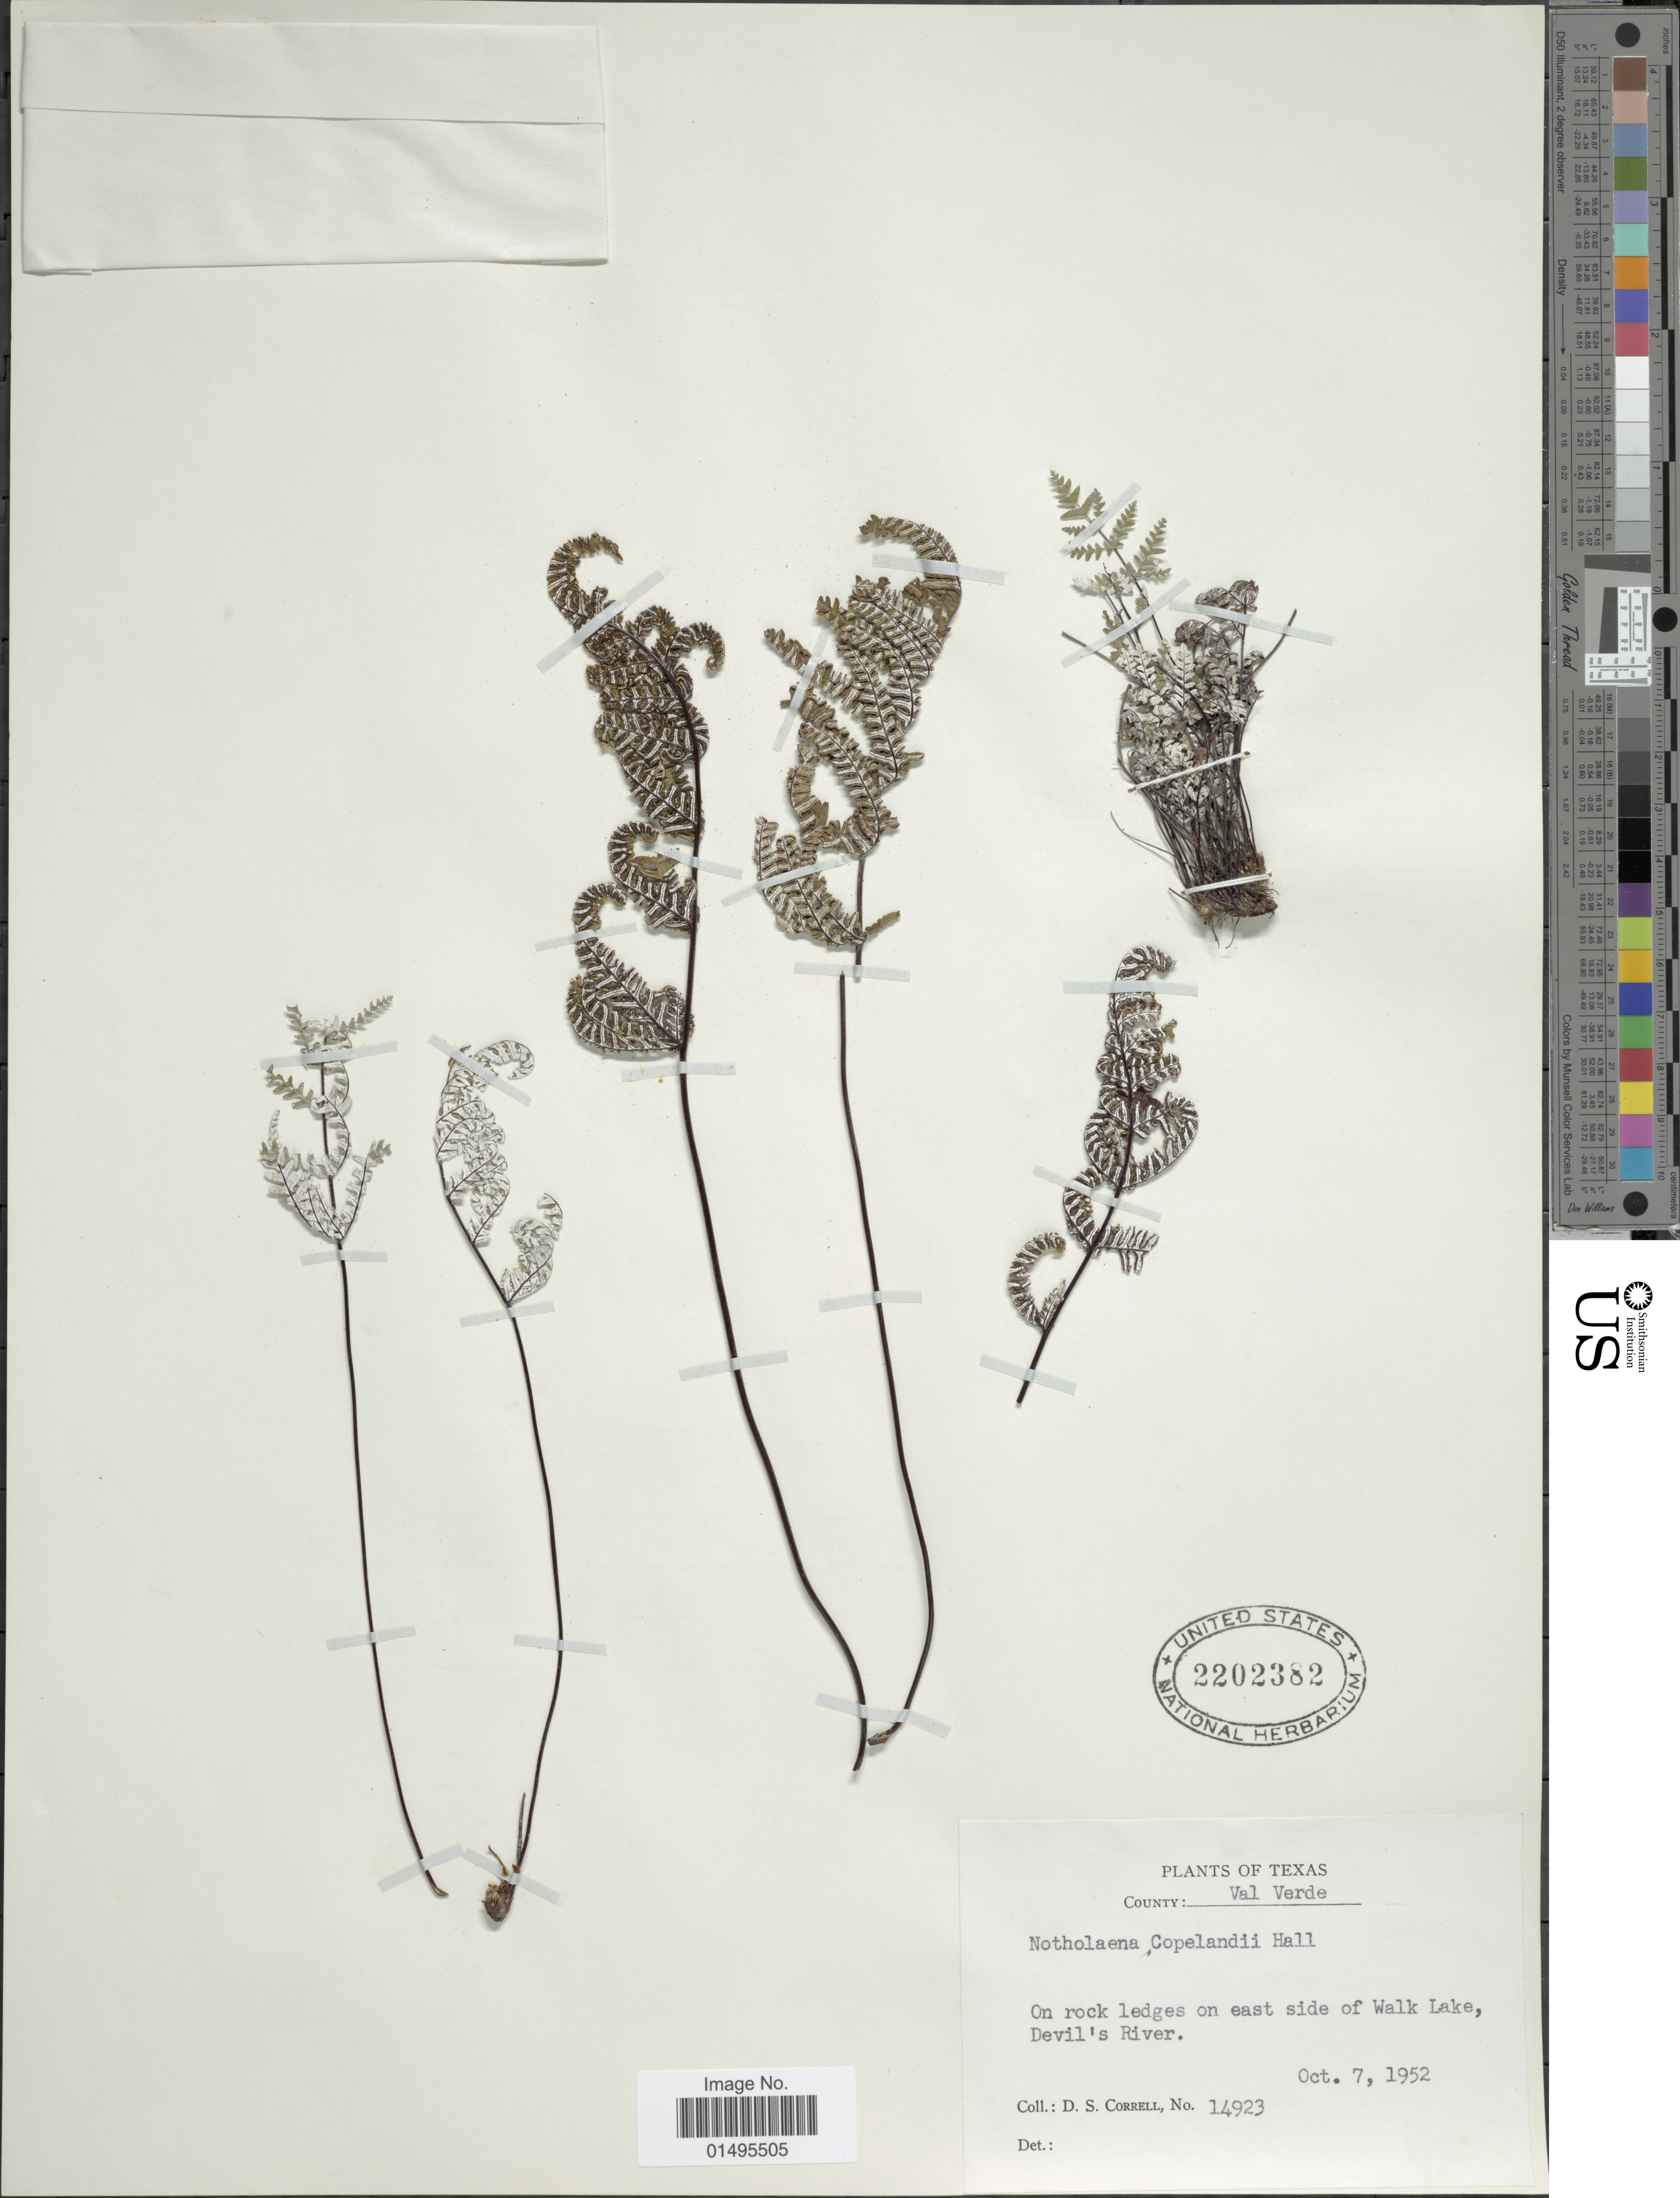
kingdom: Plantae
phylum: Tracheophyta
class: Polypodiopsida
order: Polypodiales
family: Pteridaceae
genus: Notholaena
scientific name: Notholaena candida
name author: (M. Martens) Hook.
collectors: D. S. Correll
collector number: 14923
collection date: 1952-10-07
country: United States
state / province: Texas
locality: County Val Verde, On rock ledges on east side of Walk Lake, Devil's River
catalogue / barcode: US 2202382